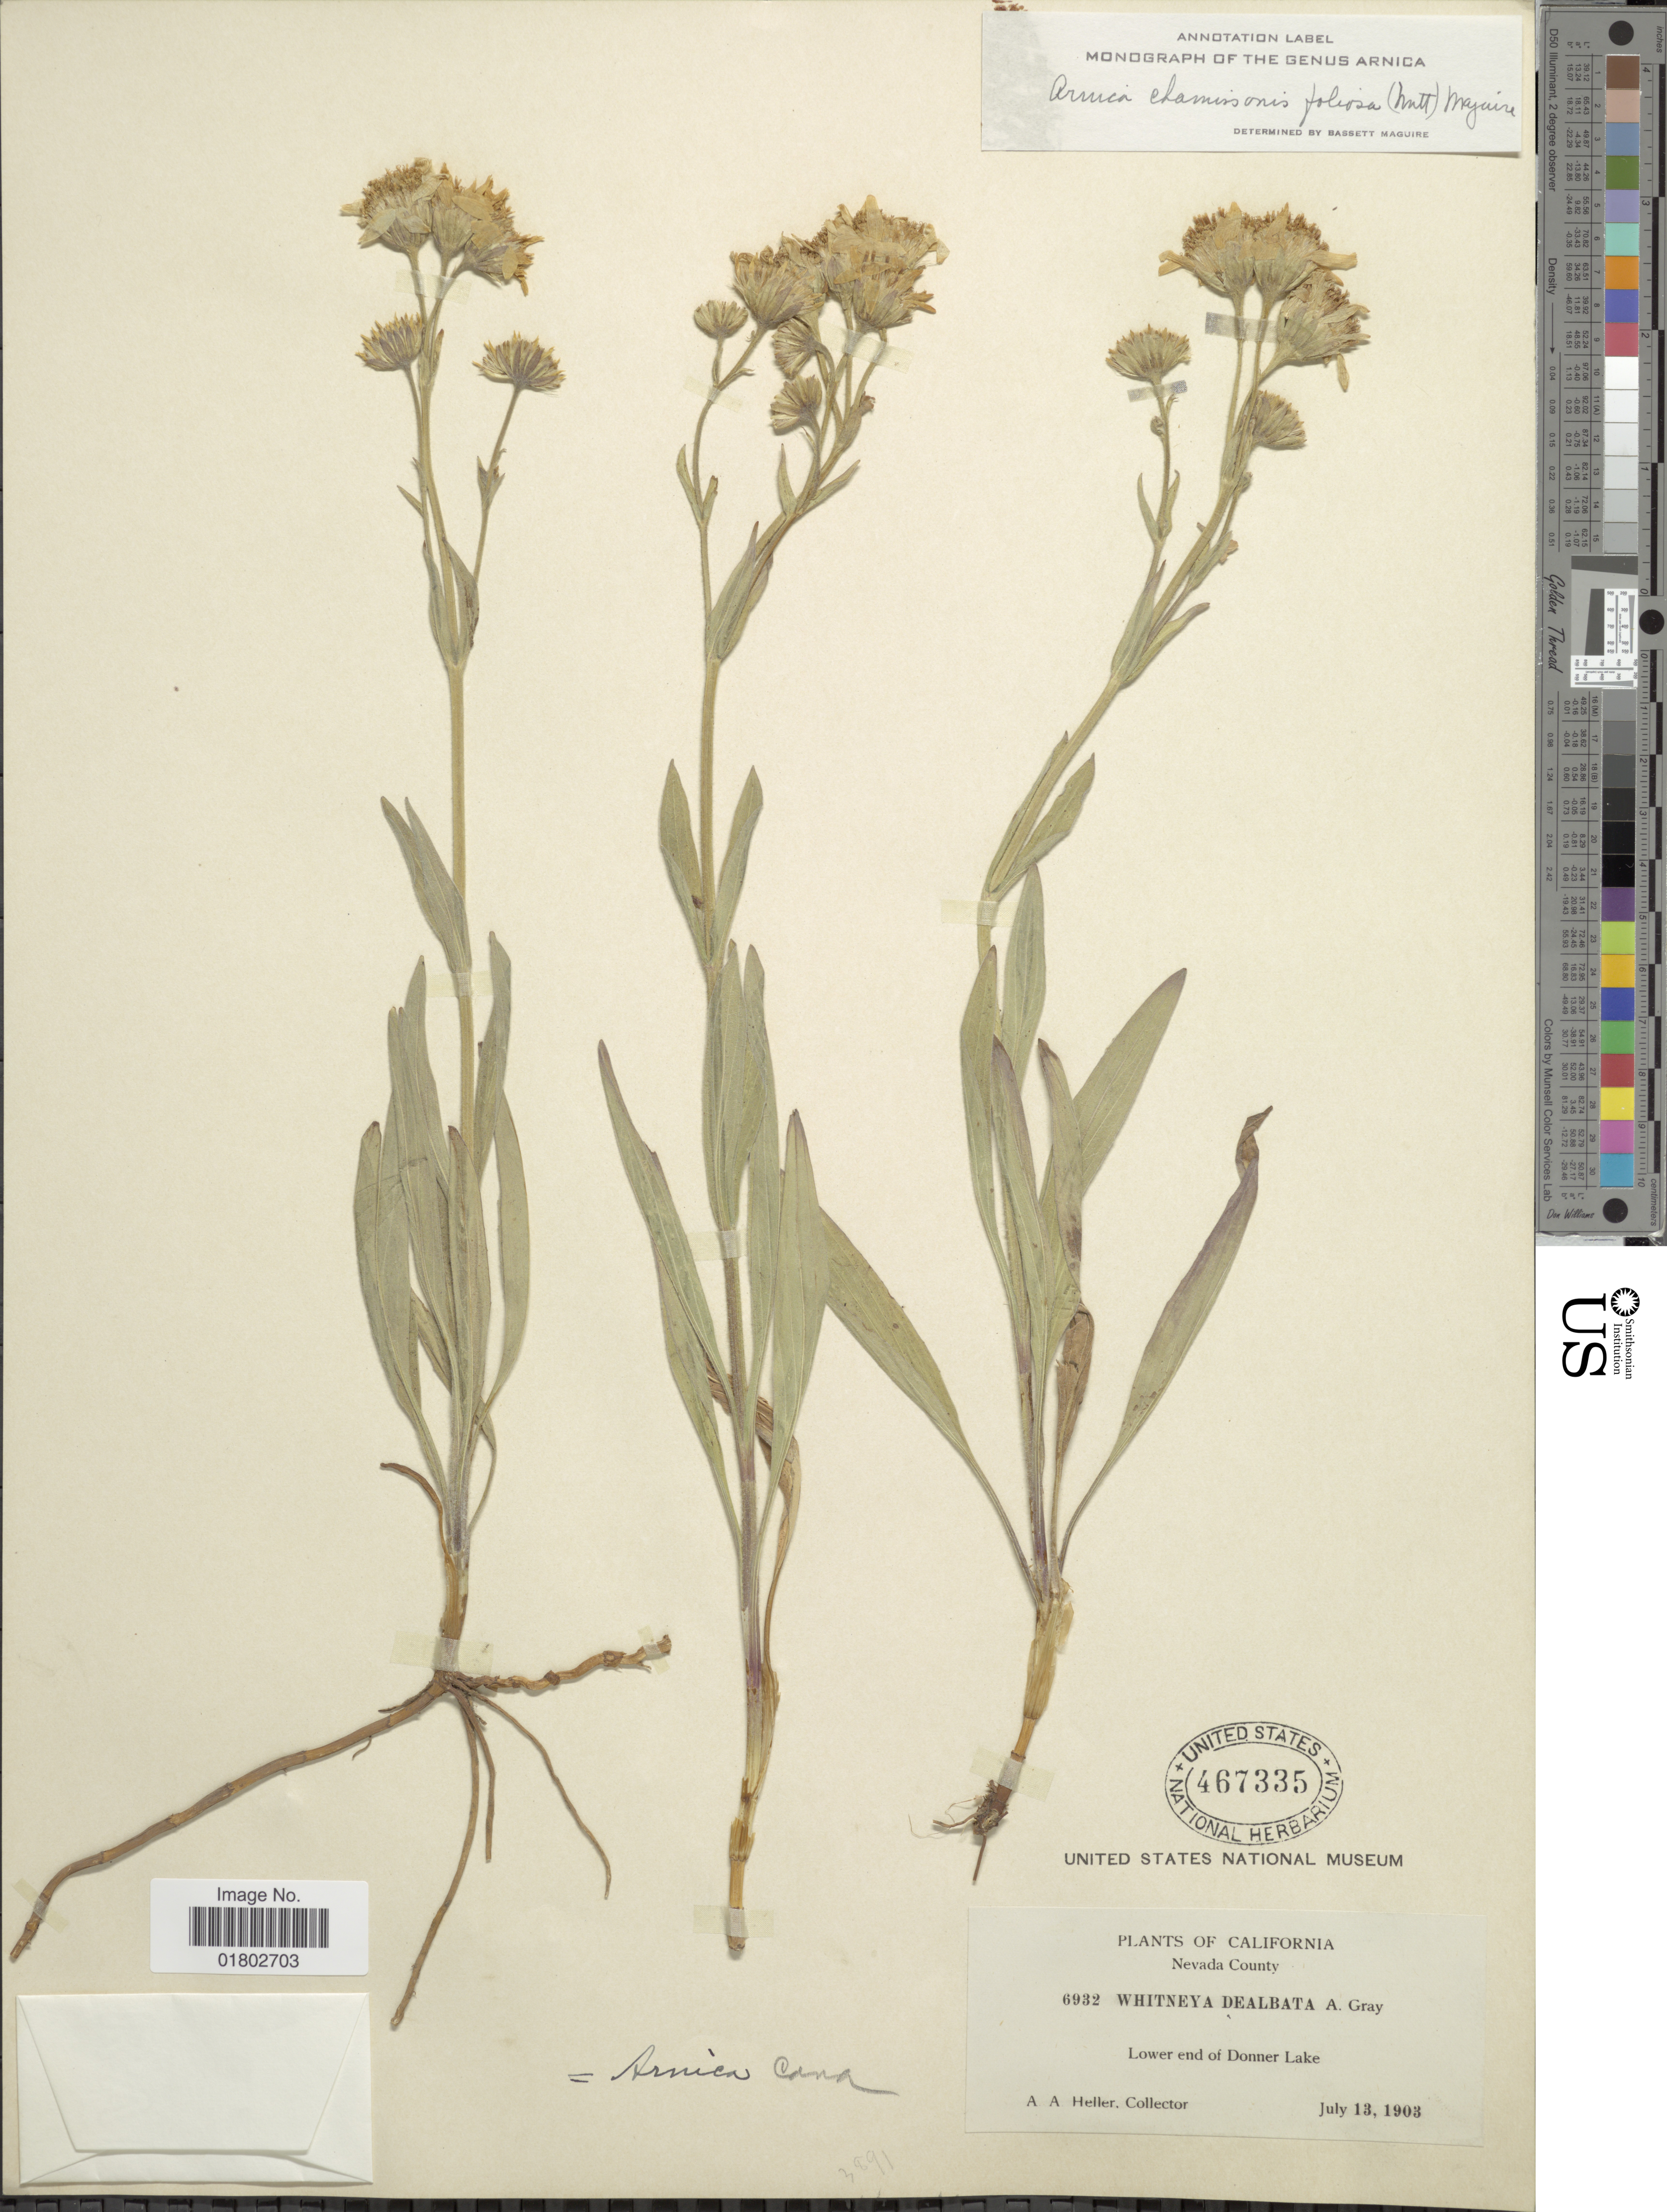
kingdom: Plantae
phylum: Tracheophyta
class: Magnoliopsida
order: Asterales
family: Asteraceae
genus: Arnica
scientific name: Arnica chamissonis subsp. foliosa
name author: (Nutt.) Maguire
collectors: A. A. Heller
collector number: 6932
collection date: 1903-07-13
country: United States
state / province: California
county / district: Nevada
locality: Nevada County, Lower end of Donner Lake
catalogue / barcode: US 467335